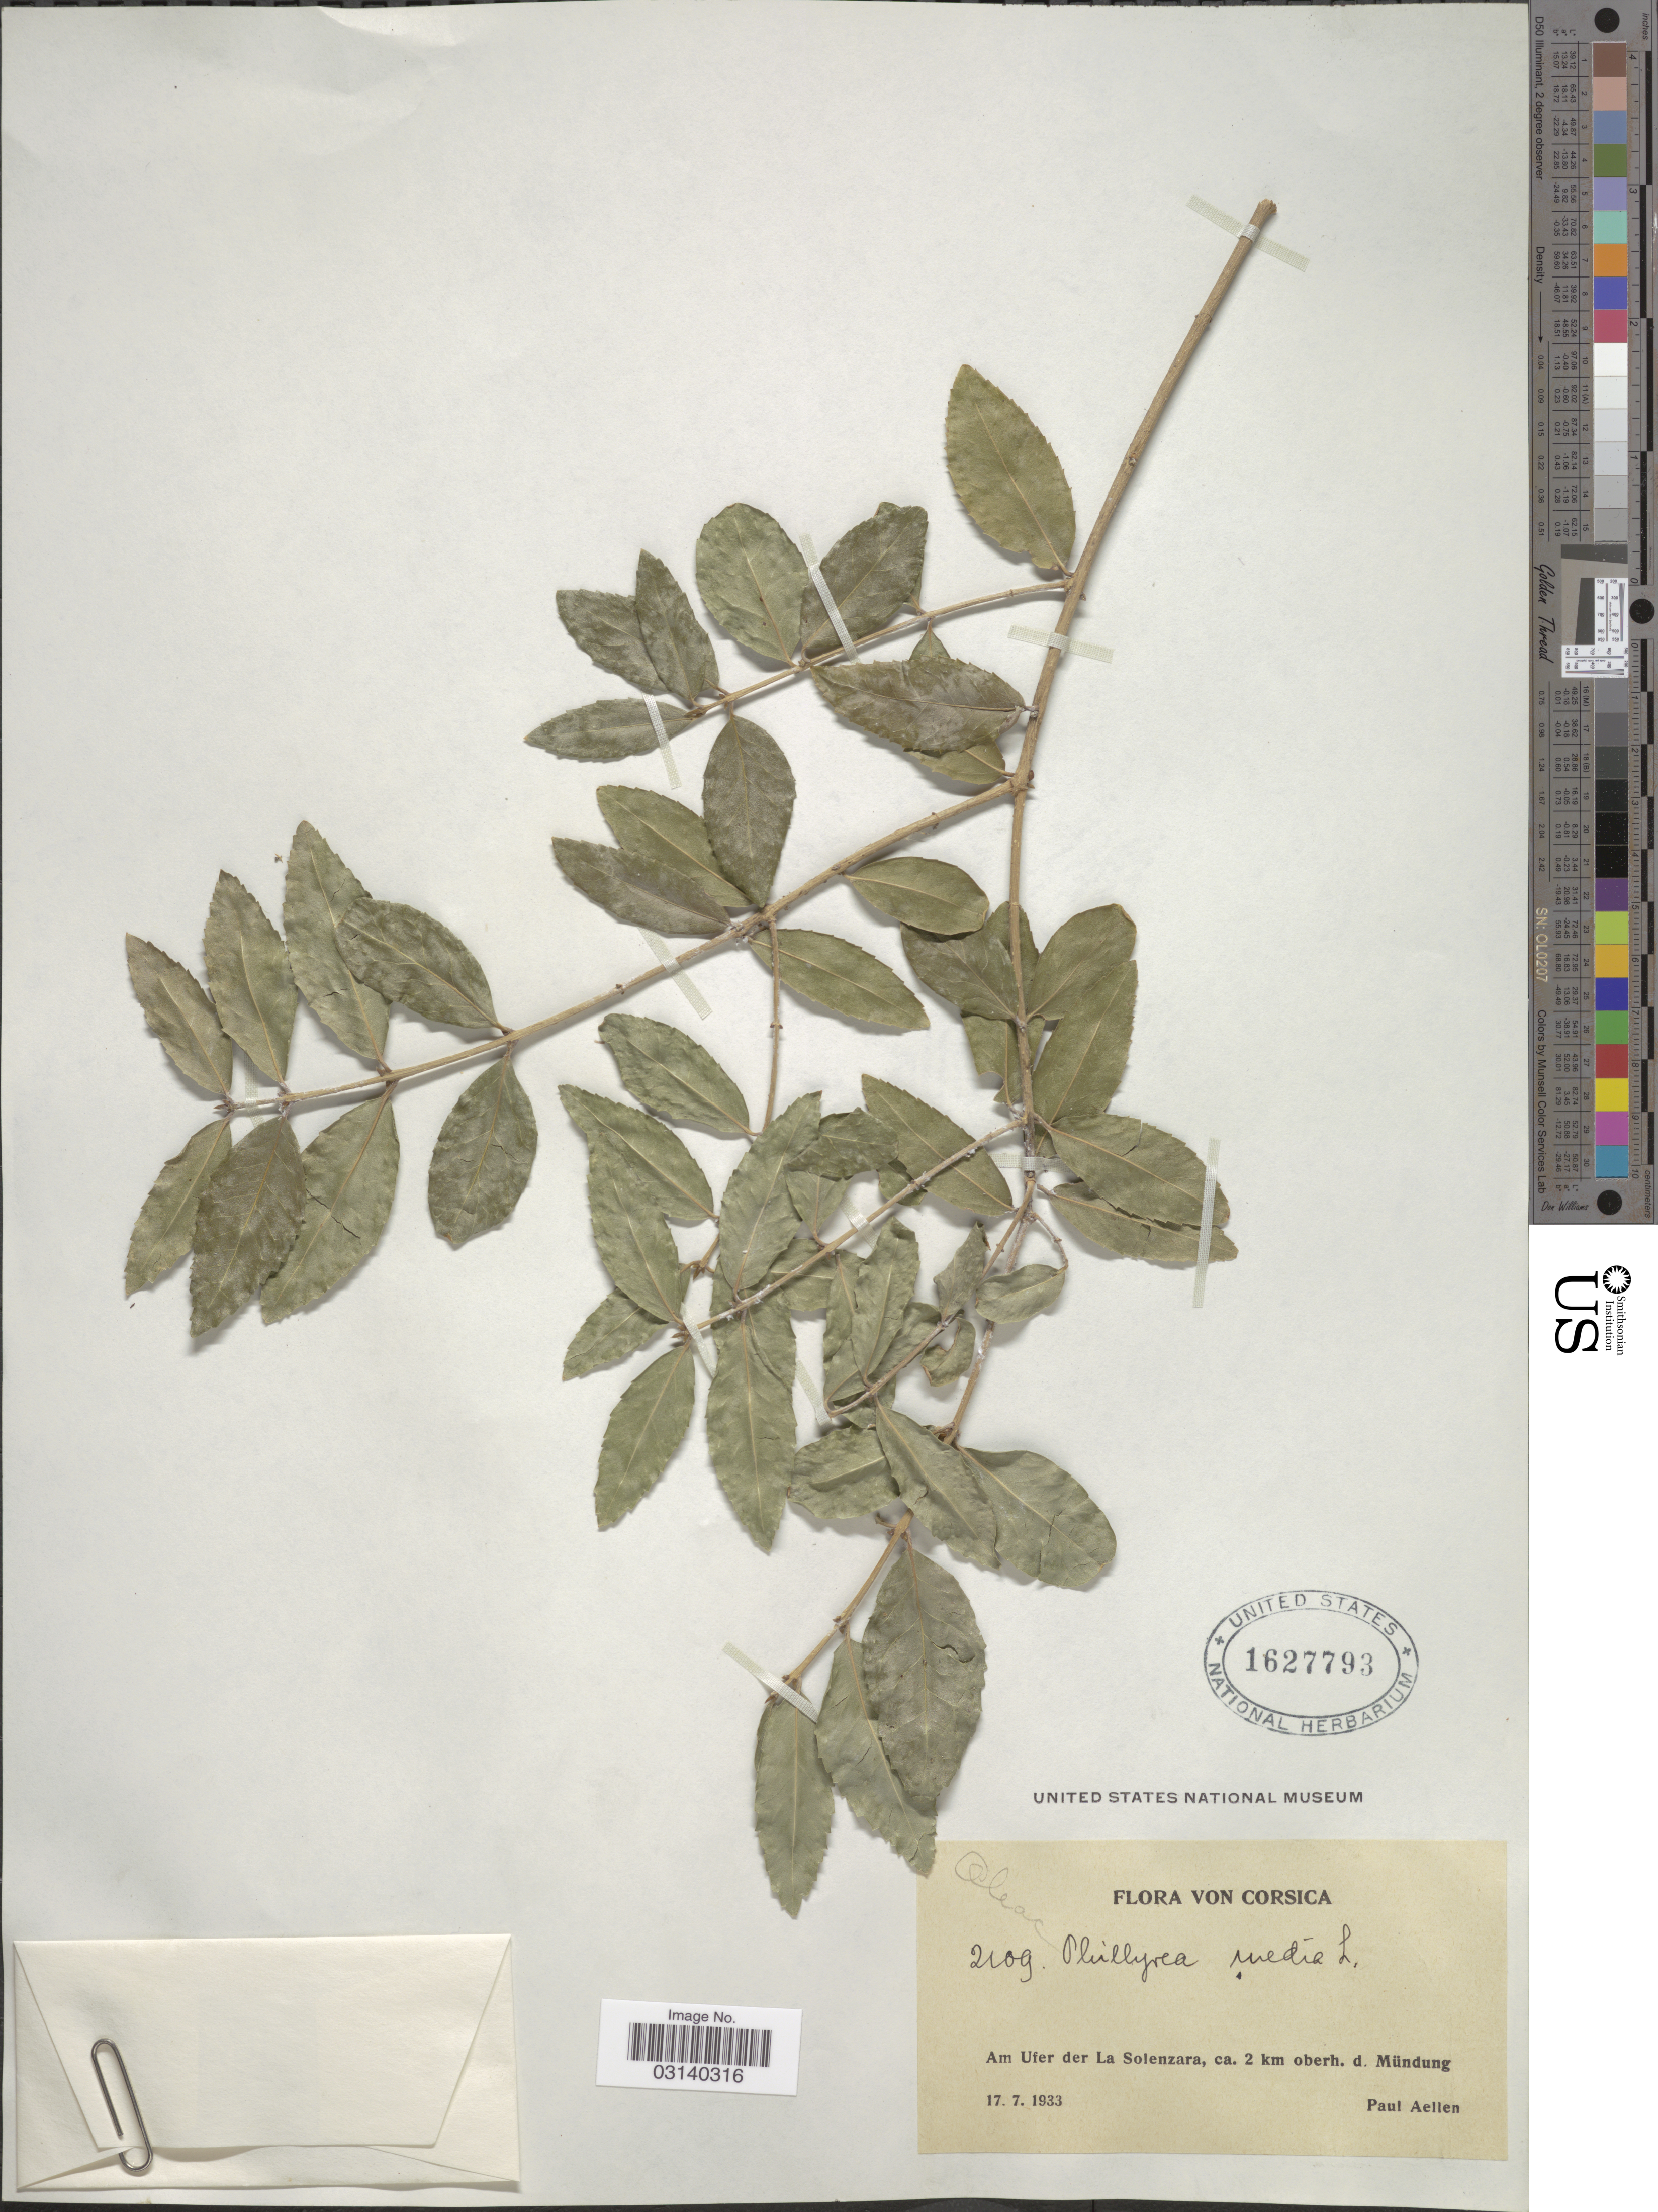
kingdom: Plantae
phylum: Tracheophyta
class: Magnoliopsida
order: Lamiales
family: Oleaceae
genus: Phillyrea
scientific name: Phillyrea media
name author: L.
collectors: P. Aellen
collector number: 2109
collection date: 1933-07-17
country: France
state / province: Corsica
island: Corse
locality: Am Ufer der La Solenzara, ca. 2 km oberh. d. Mündung.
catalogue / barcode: US 1627793